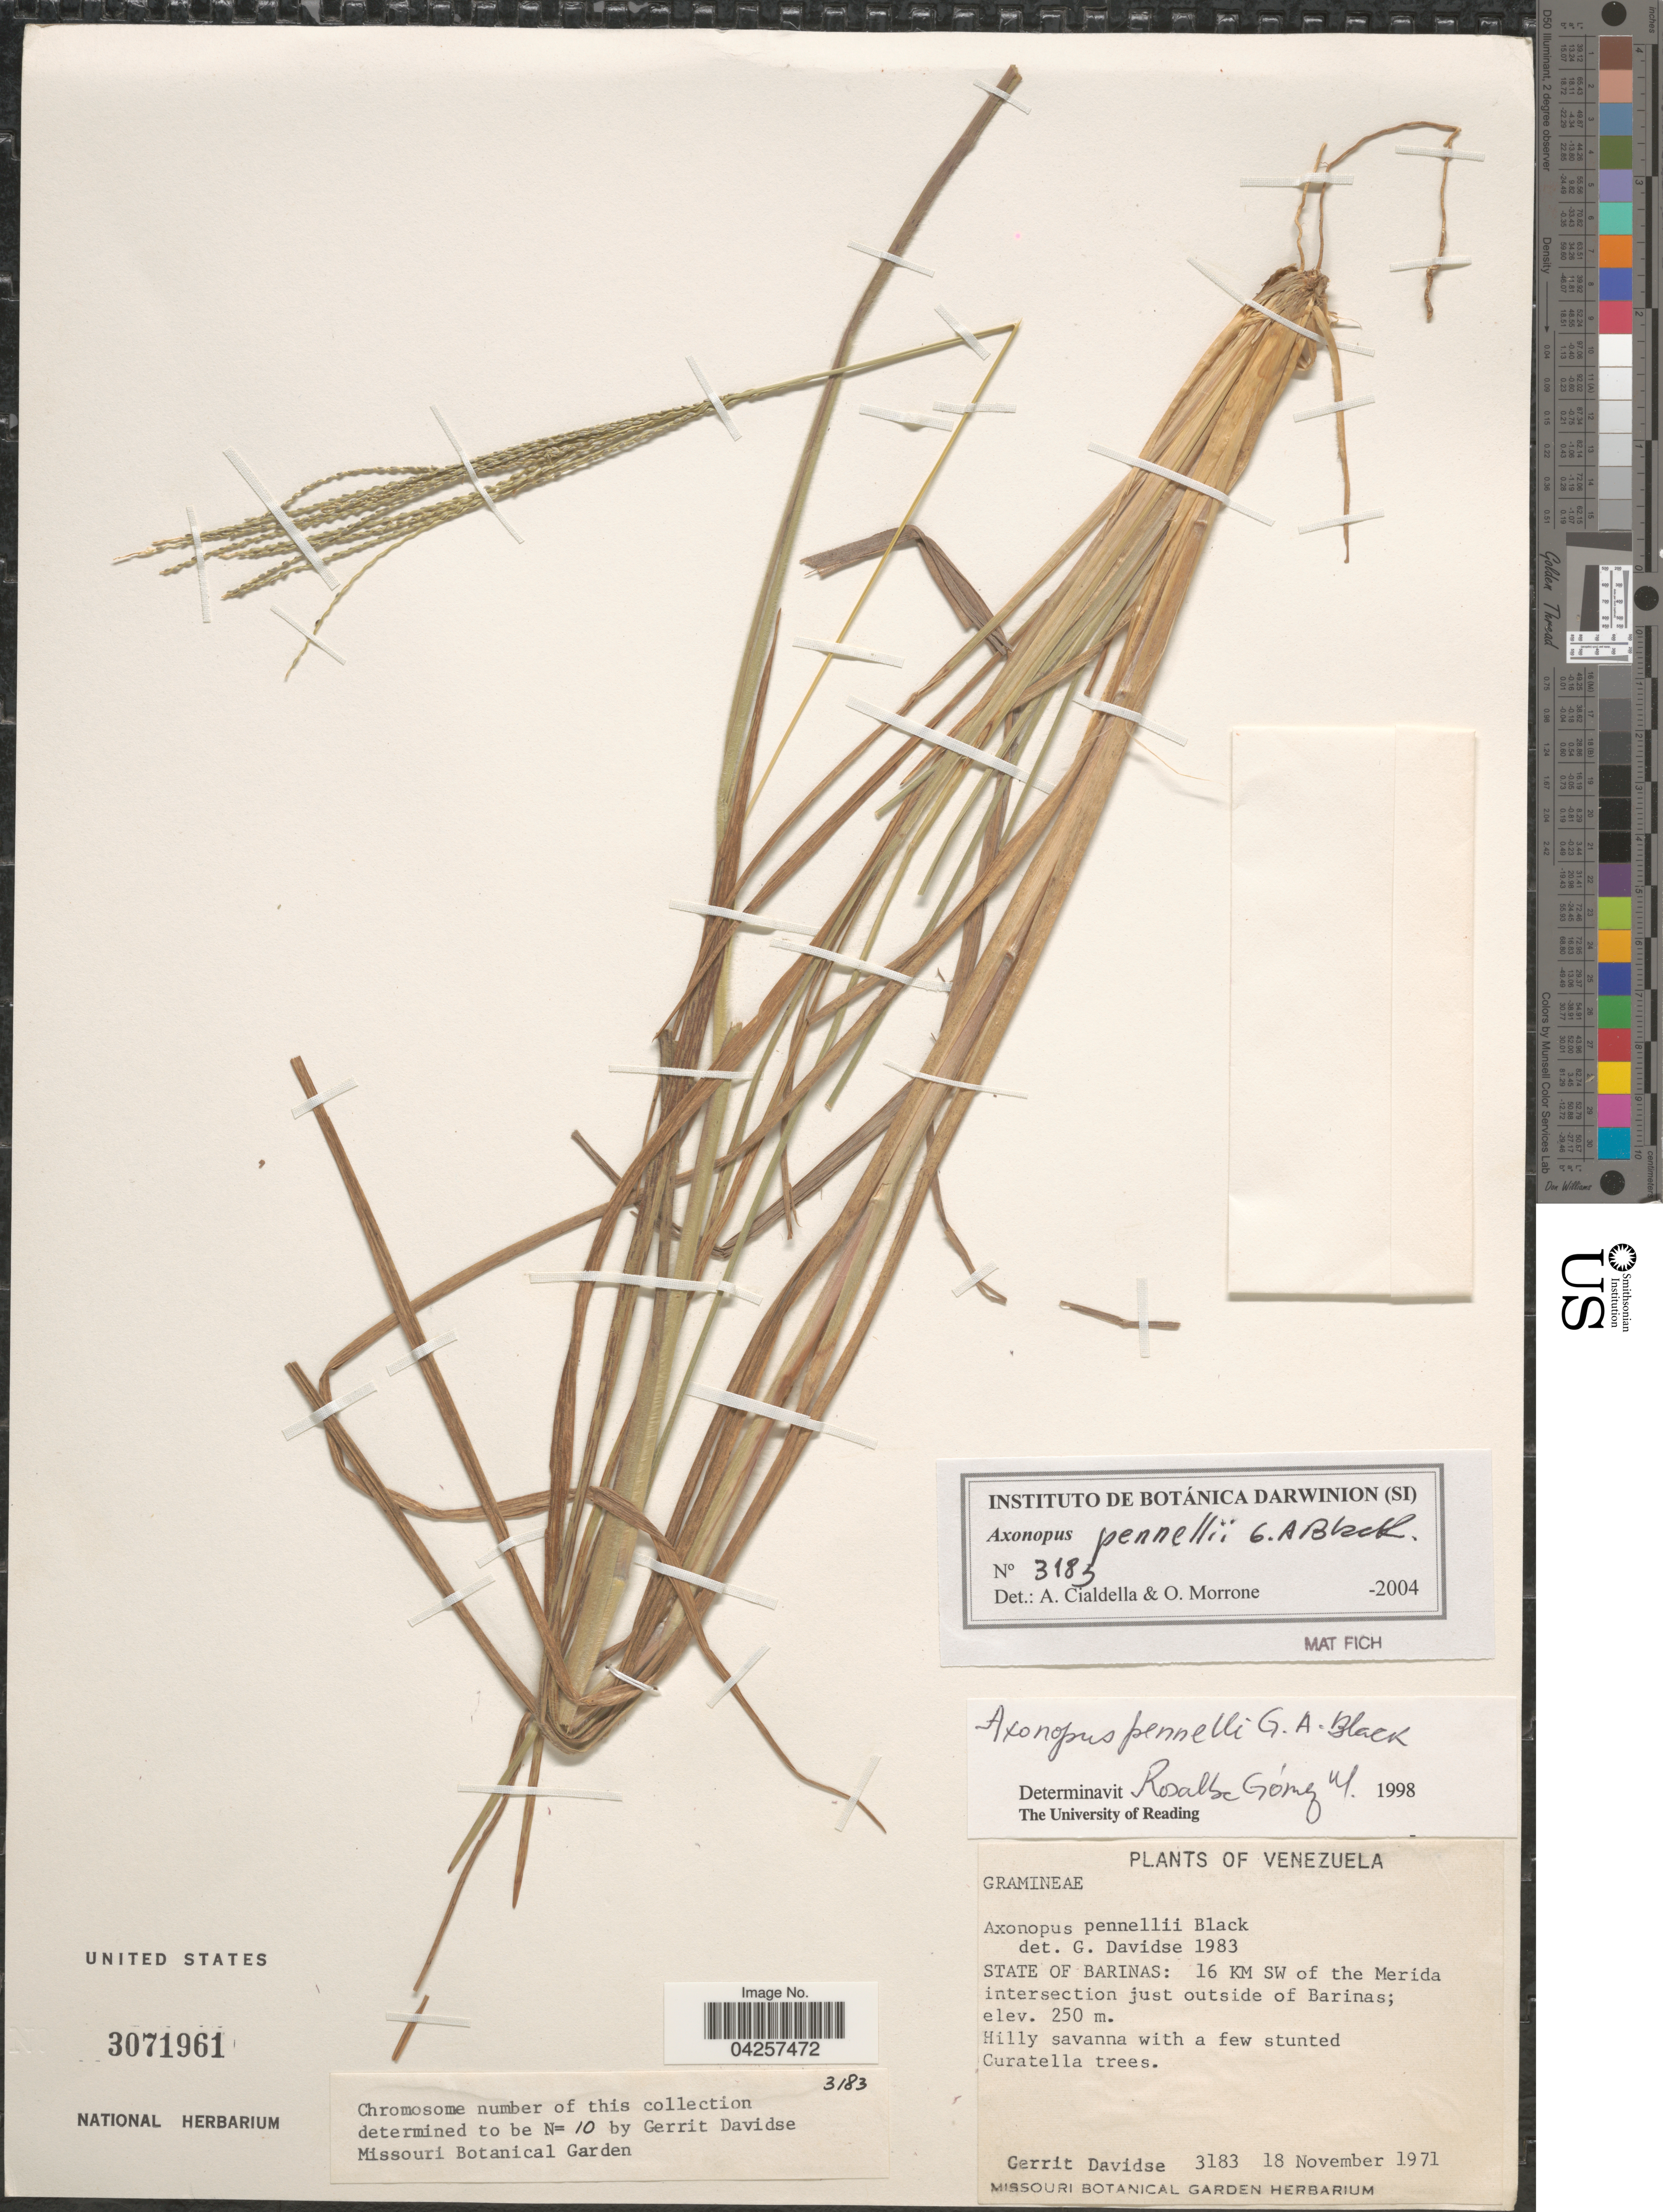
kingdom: Plantae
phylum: Tracheophyta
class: Liliopsida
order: Poales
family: Poaceae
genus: Axonopus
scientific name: Axonopus pennellii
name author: G.A. Black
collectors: G. Davidse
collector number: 3183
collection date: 1971-11-18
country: Venezuela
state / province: Barinas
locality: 16 KM SW of the Merida intersection just outside of Barinas.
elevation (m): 250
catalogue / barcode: US 3071961